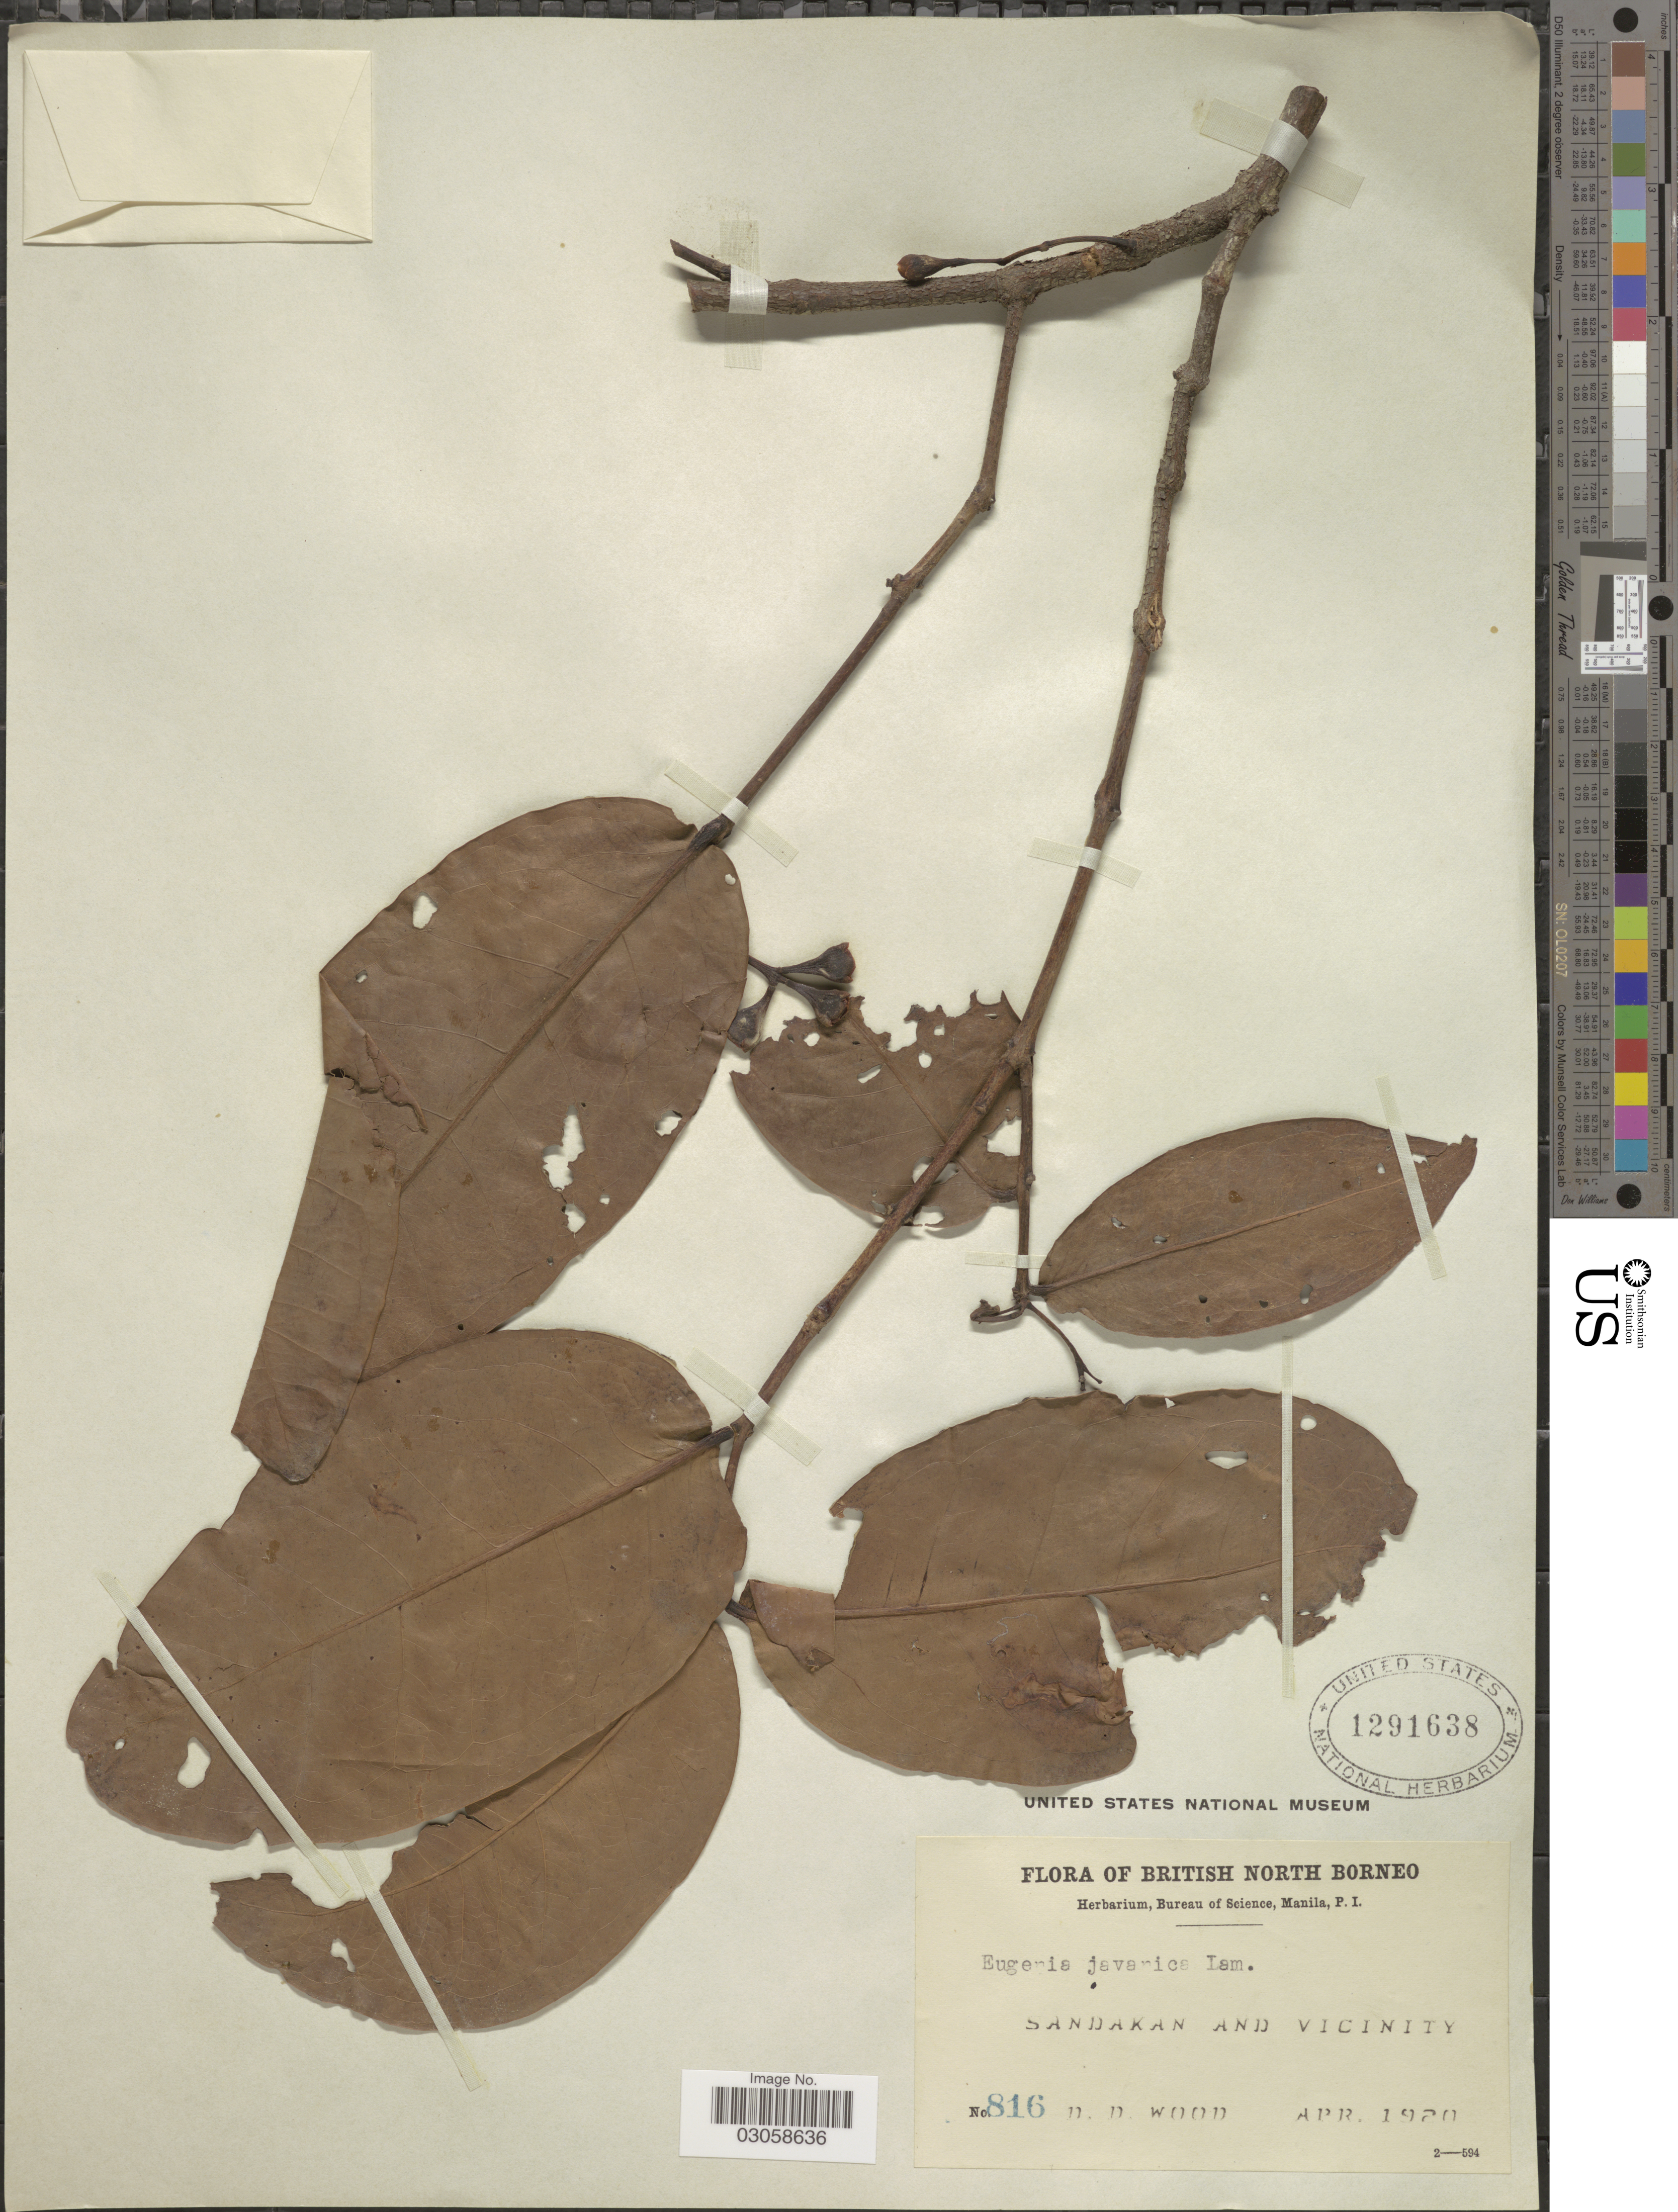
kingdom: Plantae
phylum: Tracheophyta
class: Magnoliopsida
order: Myrtales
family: Myrtaceae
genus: Syzygium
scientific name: Syzygium samarangense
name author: (Blume) Merr. & L.M. Perry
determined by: Strong, Mark T., (BOT), Smithsonian Institution - National Museum of Natural History (UNITED STATES)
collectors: D. Wood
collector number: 816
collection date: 1920-04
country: Malaysia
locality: British North Borneo. Sandakan and vicinity.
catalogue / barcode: US 1291638